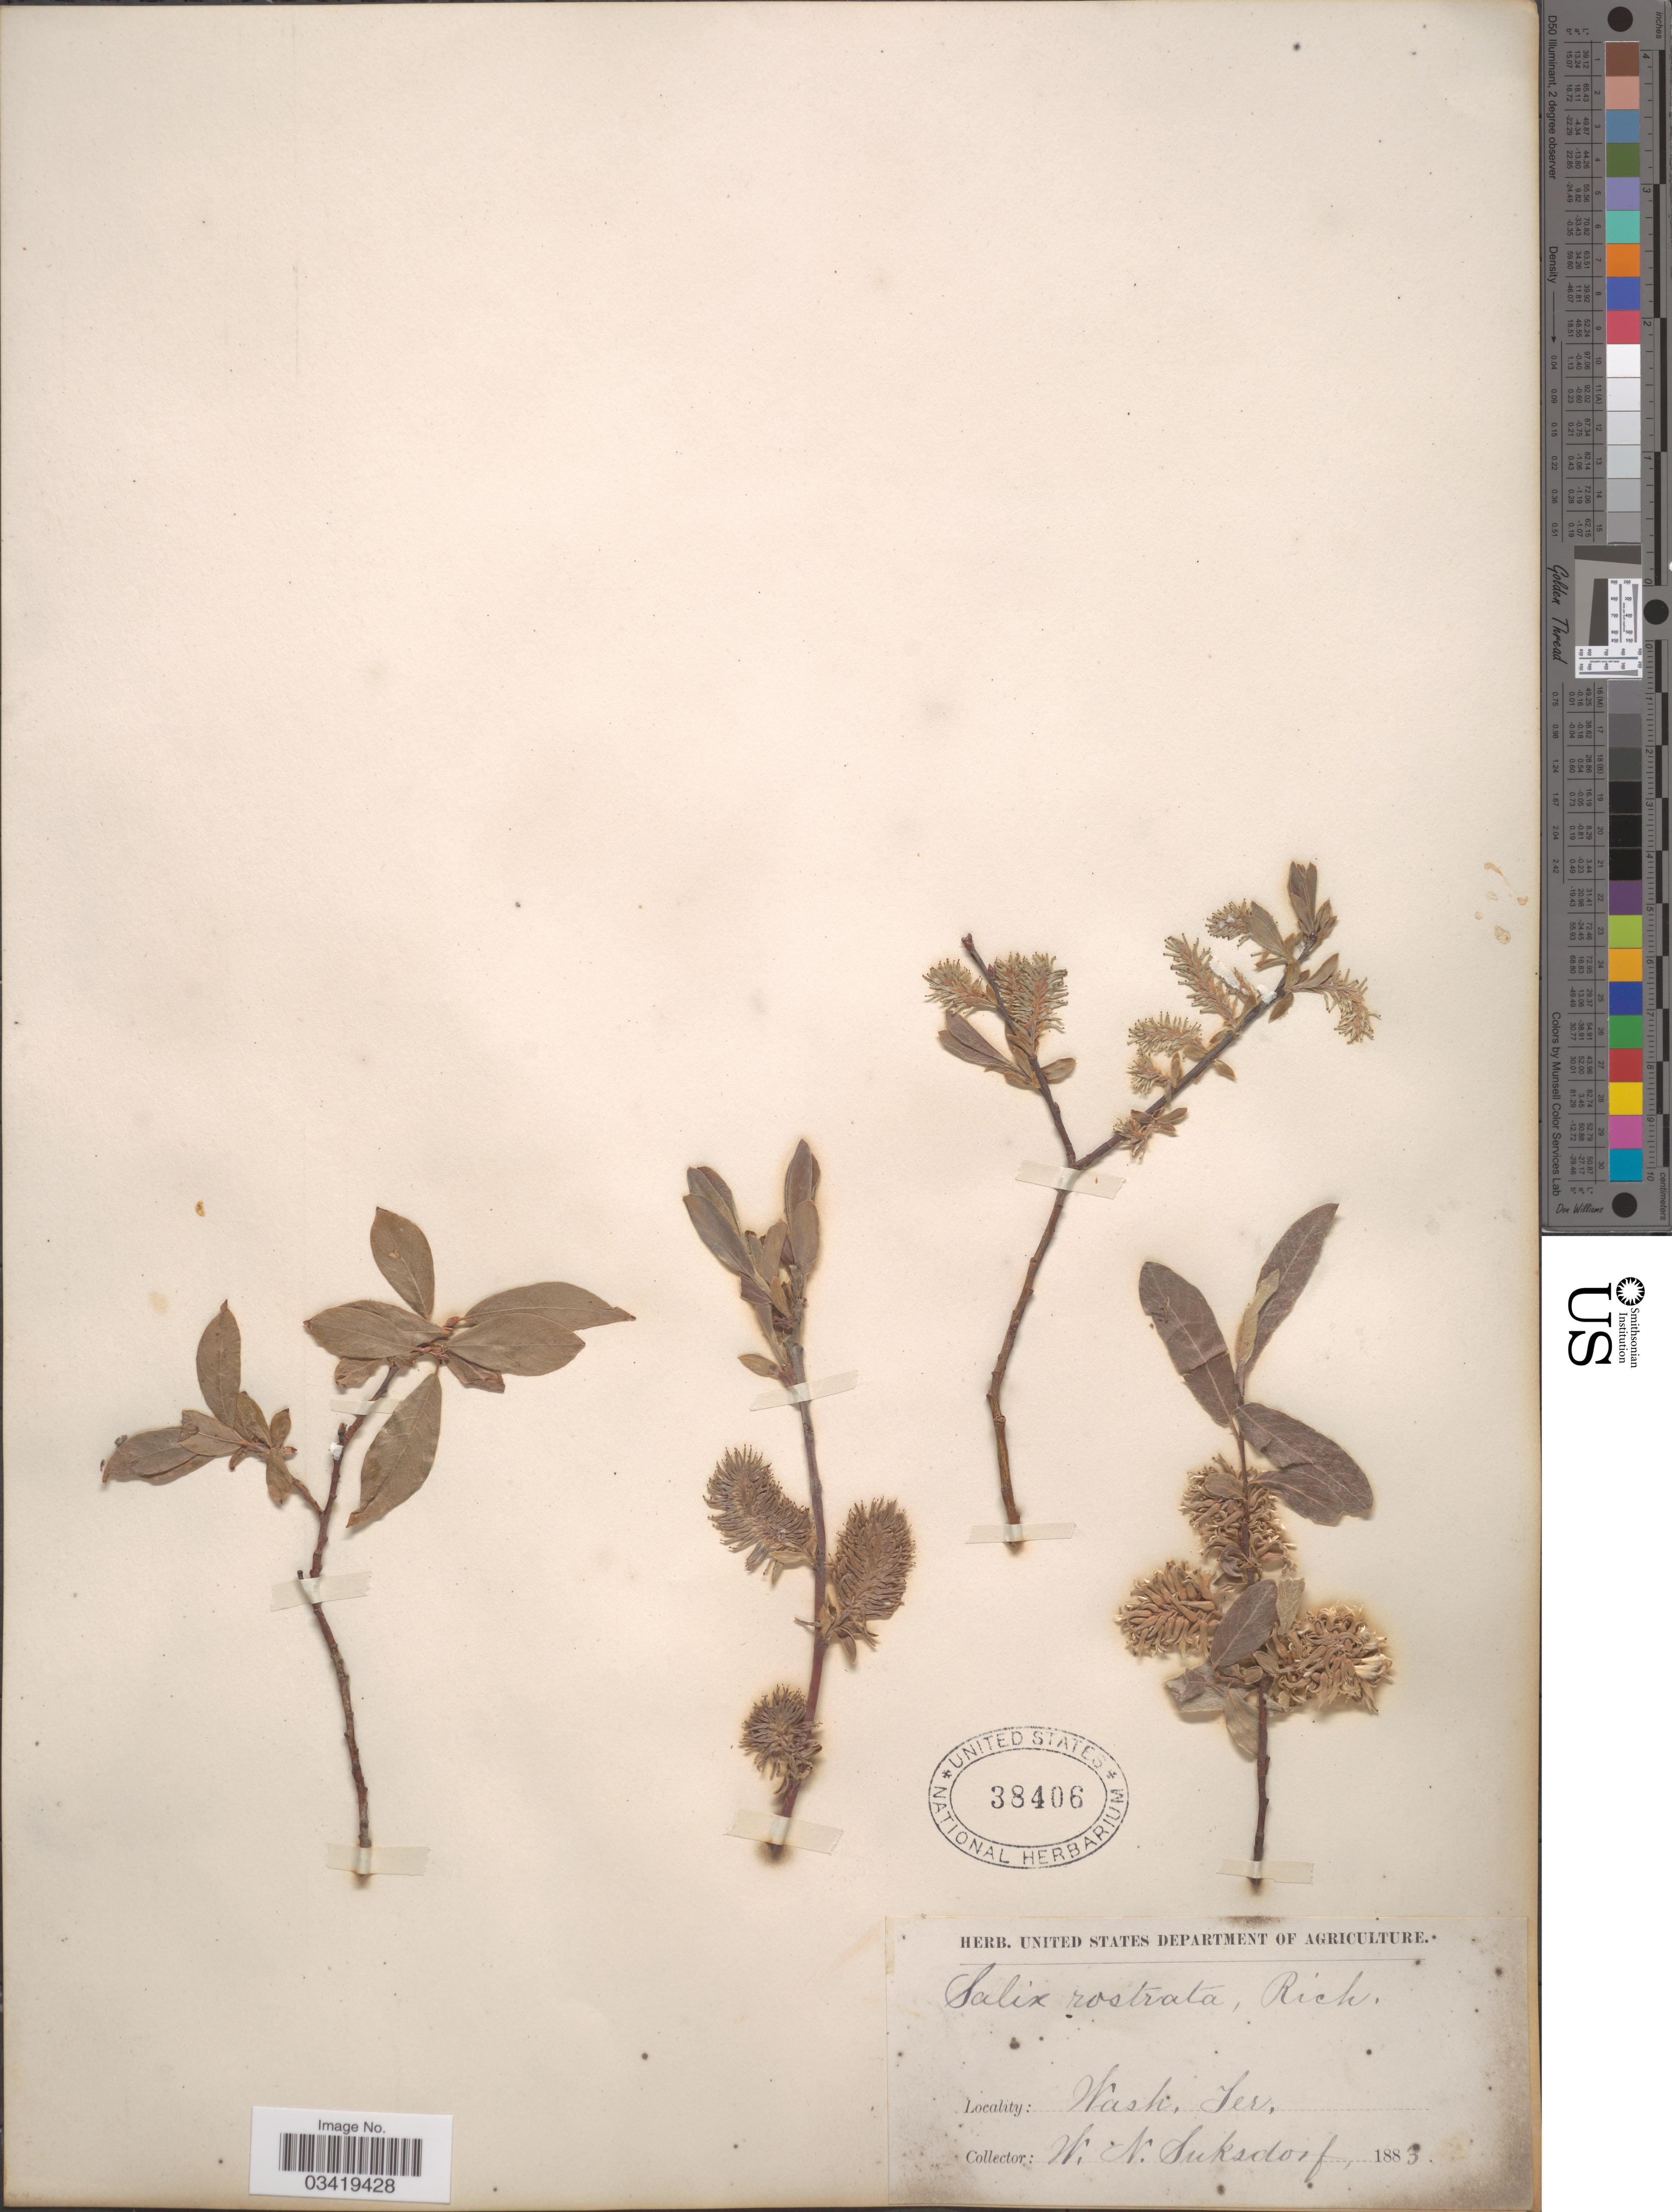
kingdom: Plantae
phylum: Tracheophyta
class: Magnoliopsida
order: Malpighiales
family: Salicaceae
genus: Salix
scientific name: Salix bebbiana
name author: Sarg.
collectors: W. N. Suksdorf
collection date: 1883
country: United States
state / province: Washington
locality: Wash. Ter.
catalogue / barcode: US 38406